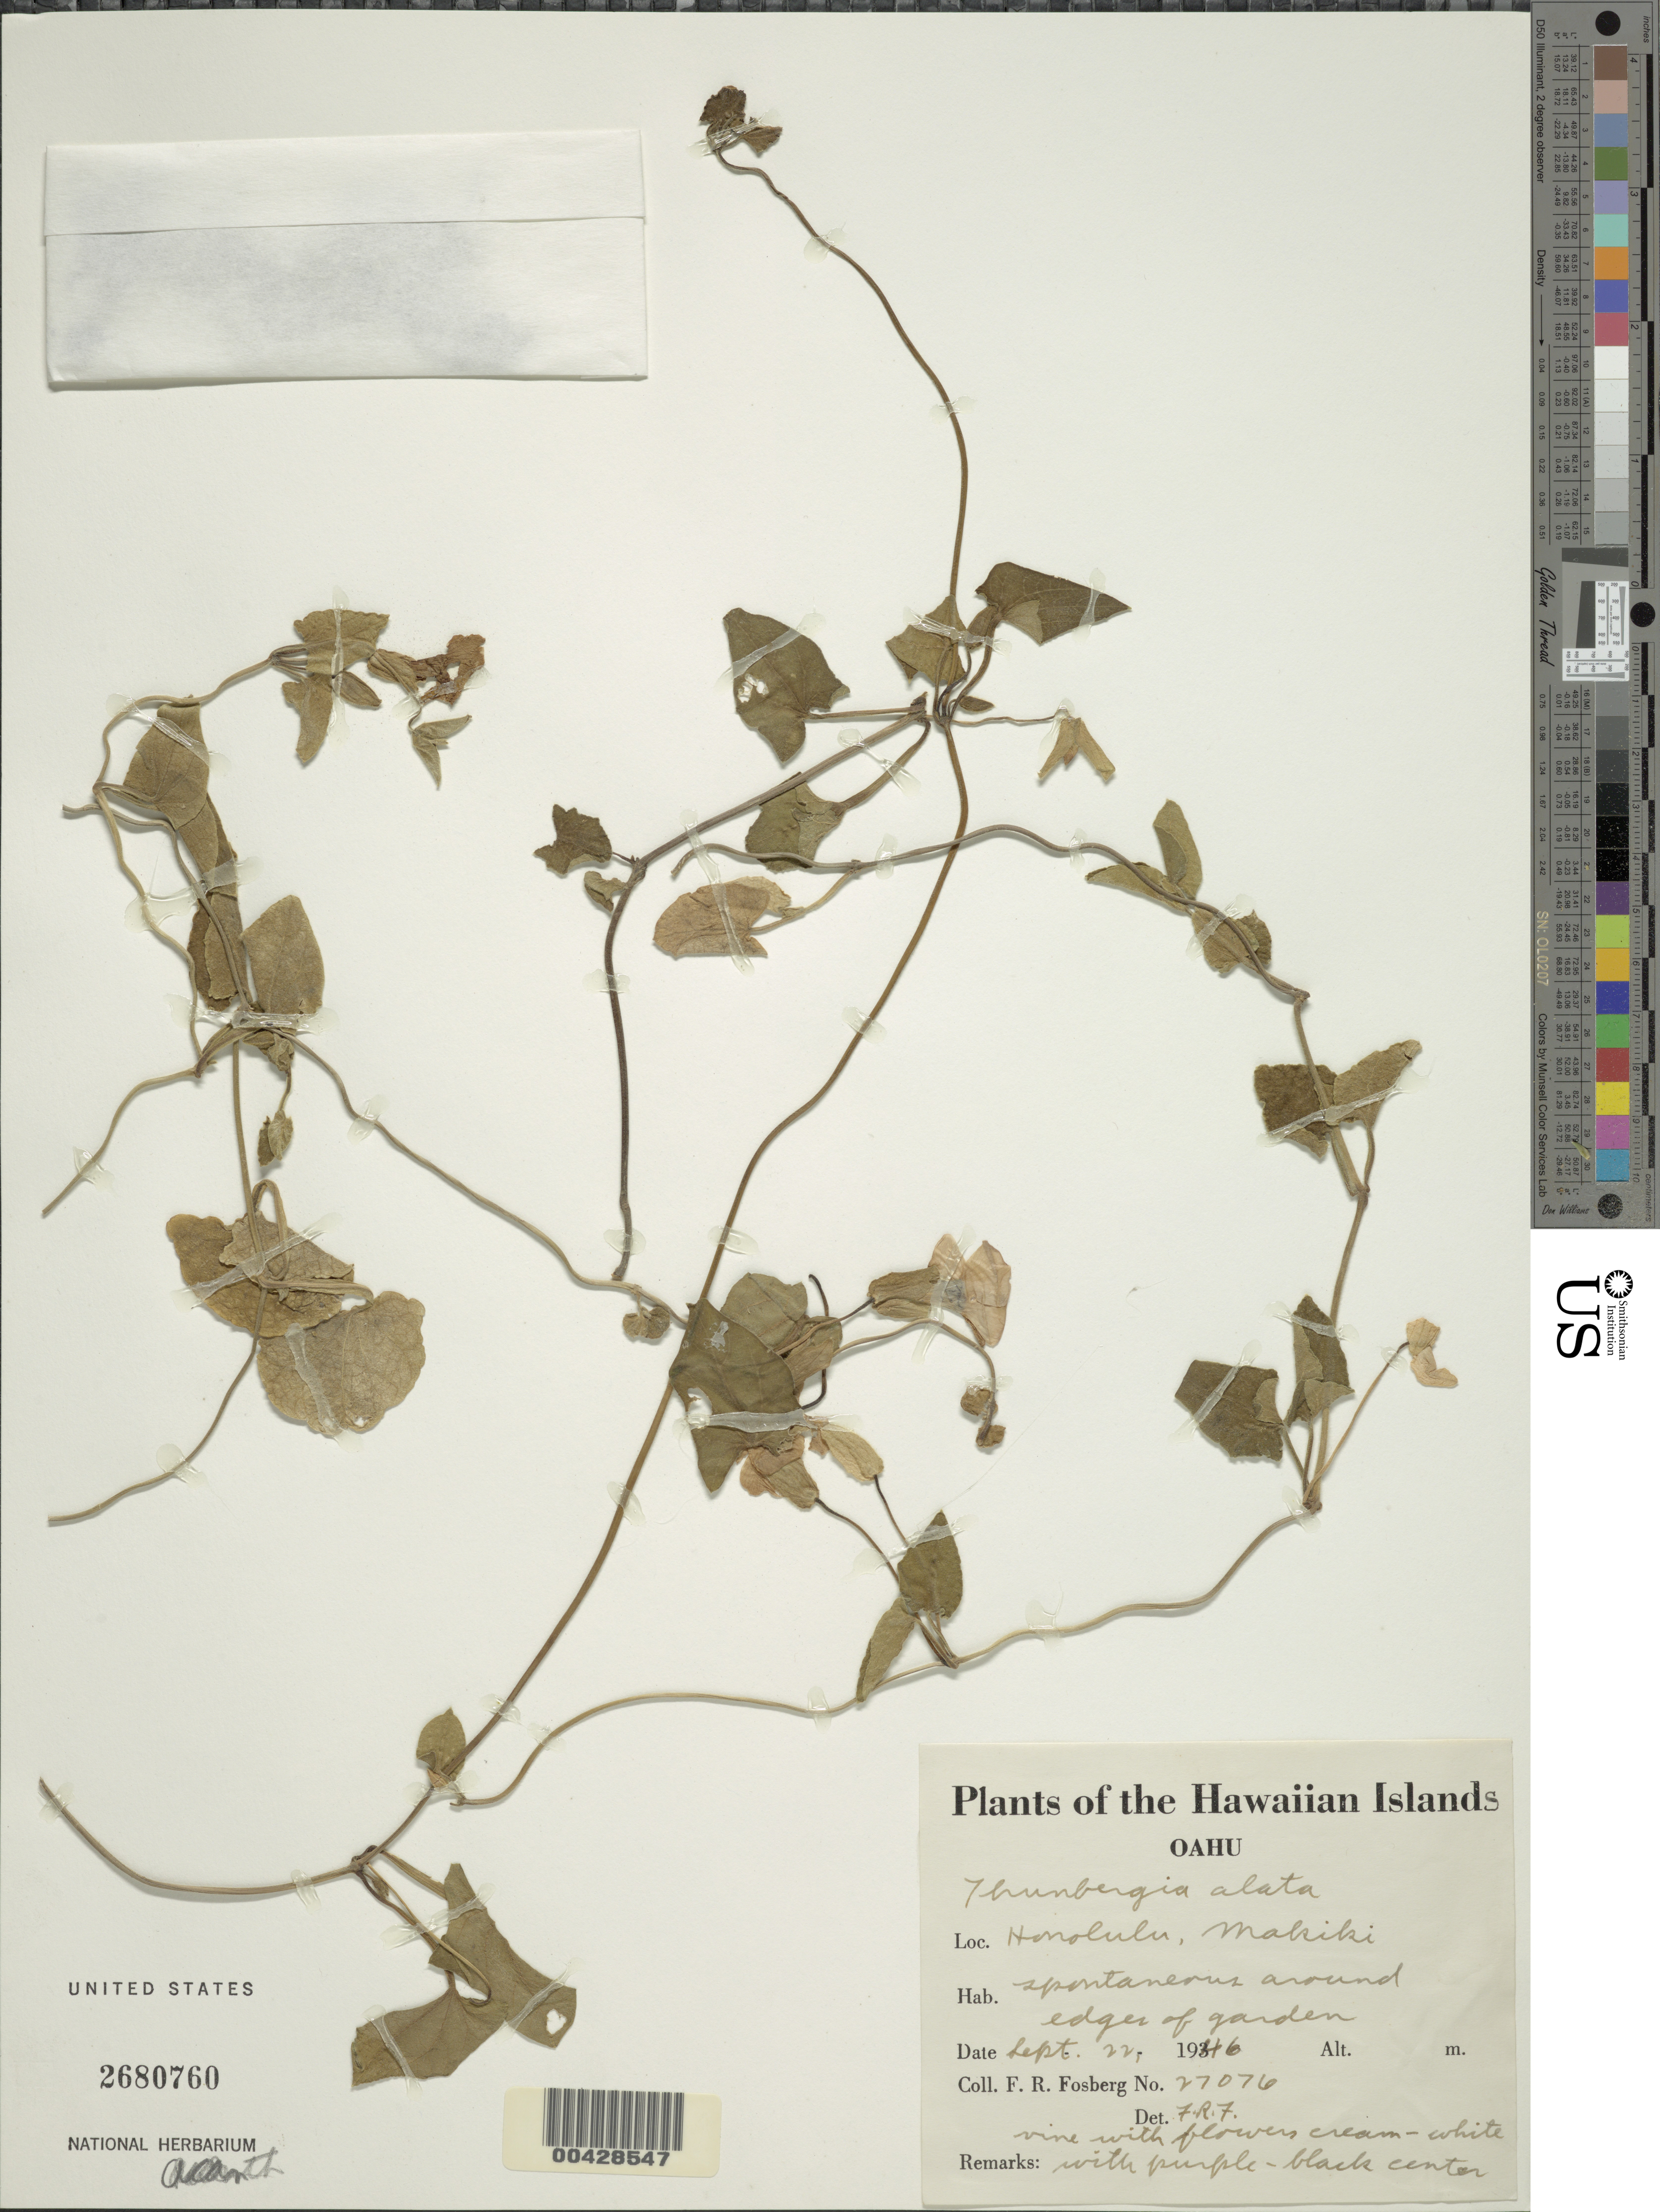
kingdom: Plantae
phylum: Tracheophyta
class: Magnoliopsida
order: Lamiales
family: Acanthaceae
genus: Thunbergia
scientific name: Thunbergia alata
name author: Bojer ex Sims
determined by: Fosberg, F. R.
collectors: F. R. Fosberg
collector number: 27076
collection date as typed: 22 Sep 1946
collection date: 1946-09-22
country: United States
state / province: Hawaii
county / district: Honolulu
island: Oahu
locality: Honolulu, Makiki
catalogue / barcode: US 2680760